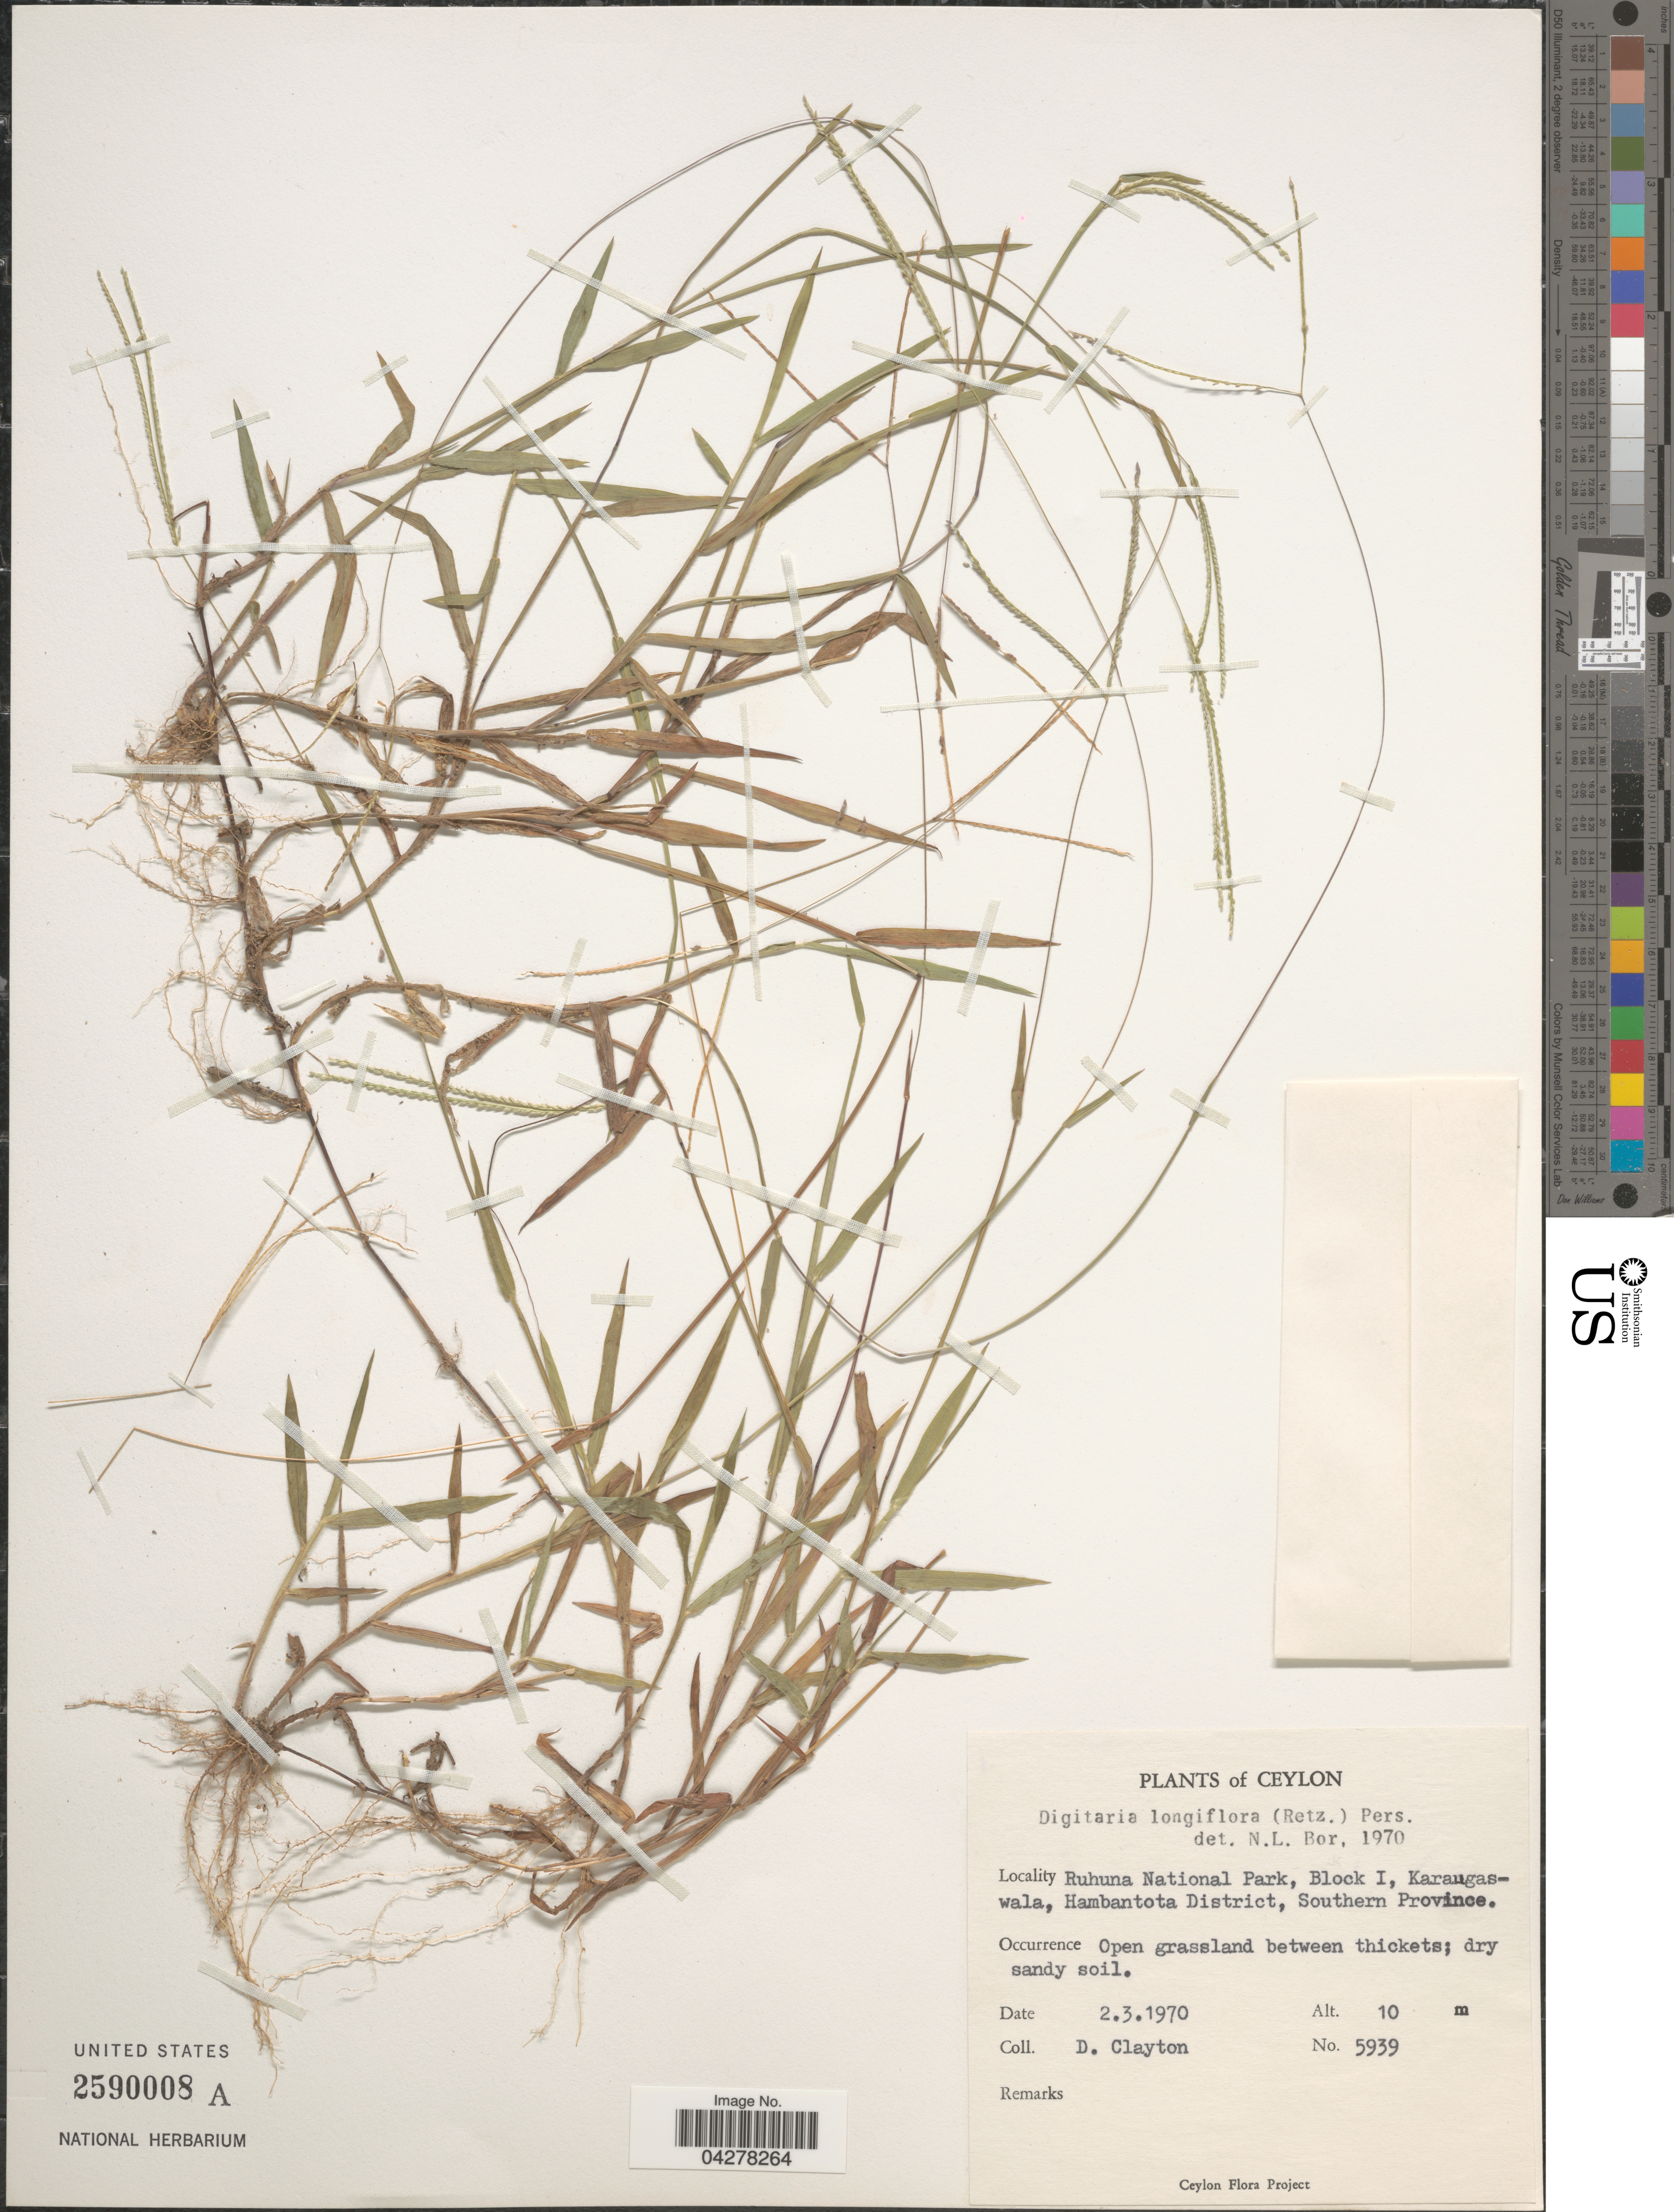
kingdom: Plantae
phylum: Tracheophyta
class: Liliopsida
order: Poales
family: Poaceae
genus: Digitaria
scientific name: Digitaria longiflora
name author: (Retz.) Pers.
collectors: D. Clayton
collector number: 5939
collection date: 1970-03-02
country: Sri Lanka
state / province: Southern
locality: Ceylon. Ruhuna National Park, Block I, Karaugaswala, Hambantota District.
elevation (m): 10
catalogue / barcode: US 2590008A